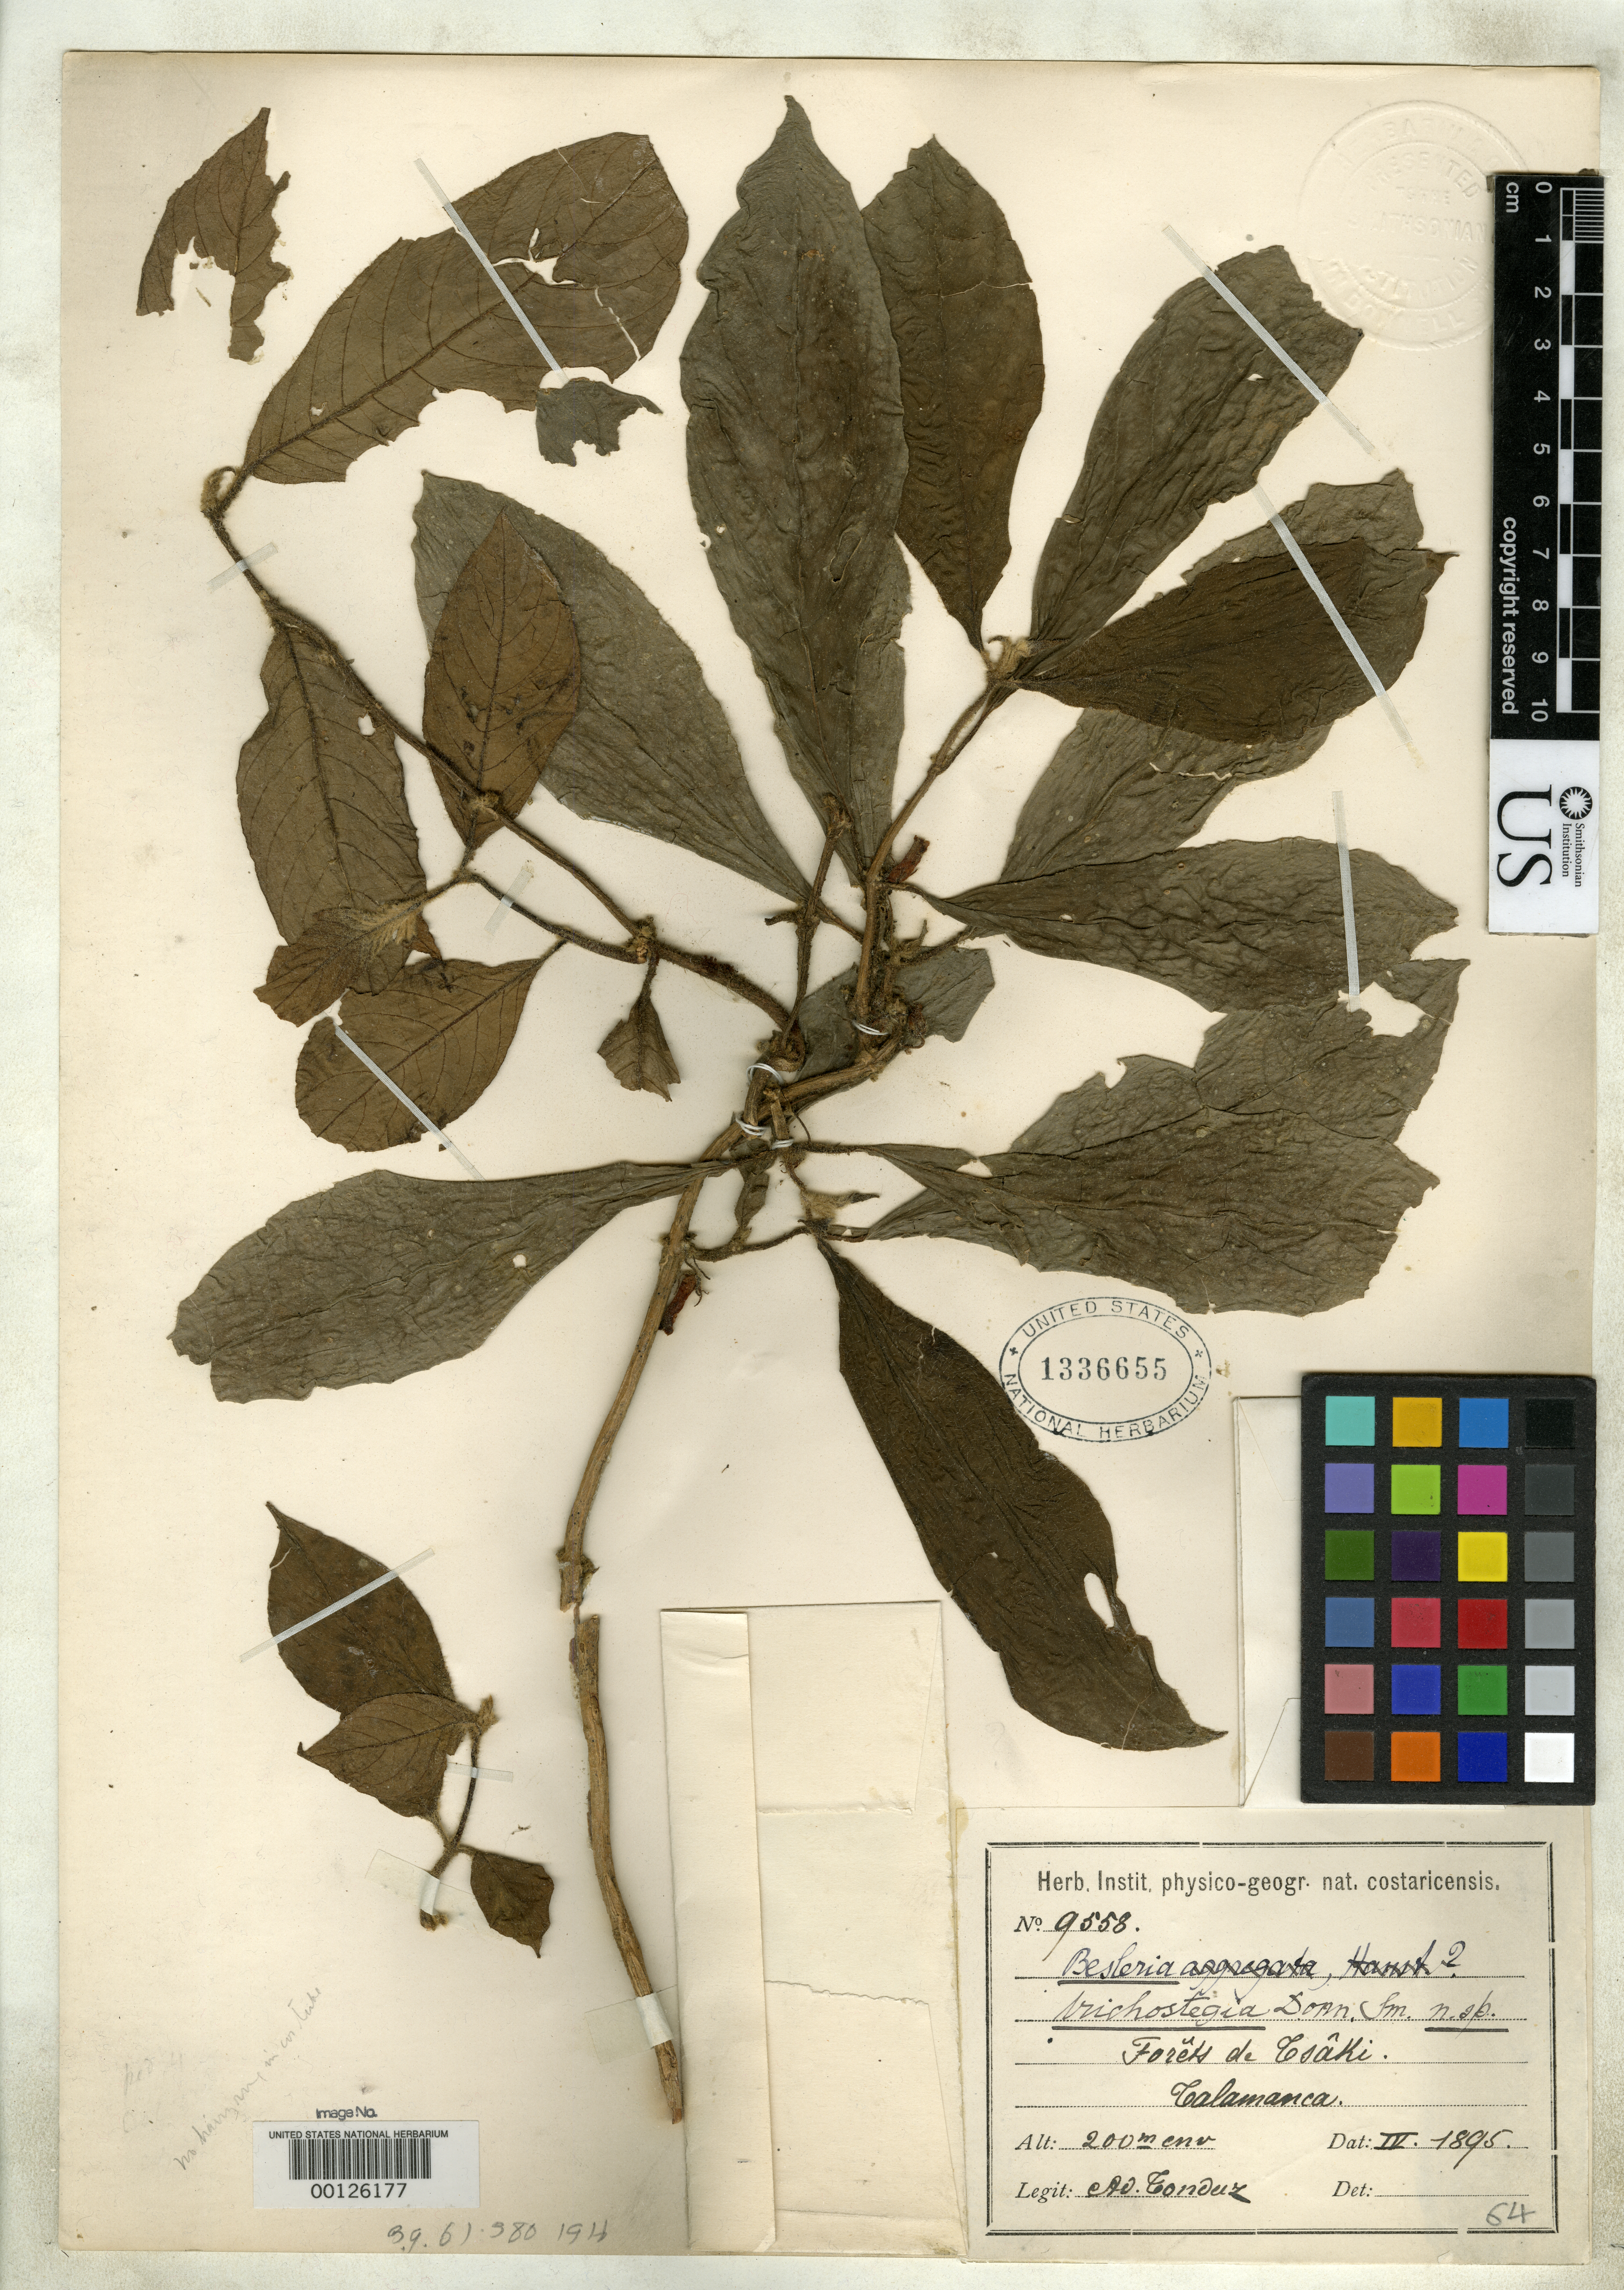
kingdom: Plantae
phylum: Tracheophyta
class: Magnoliopsida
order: Lamiales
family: Gesneriaceae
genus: Besleria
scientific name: Besleria trichostegia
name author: Donn. Sm.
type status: Holotype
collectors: A. Tonduz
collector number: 9558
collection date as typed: Apr 1895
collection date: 1895-04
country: Costa Rica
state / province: Limón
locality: Talamana, Tsaki.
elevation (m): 200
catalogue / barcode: US 1336655